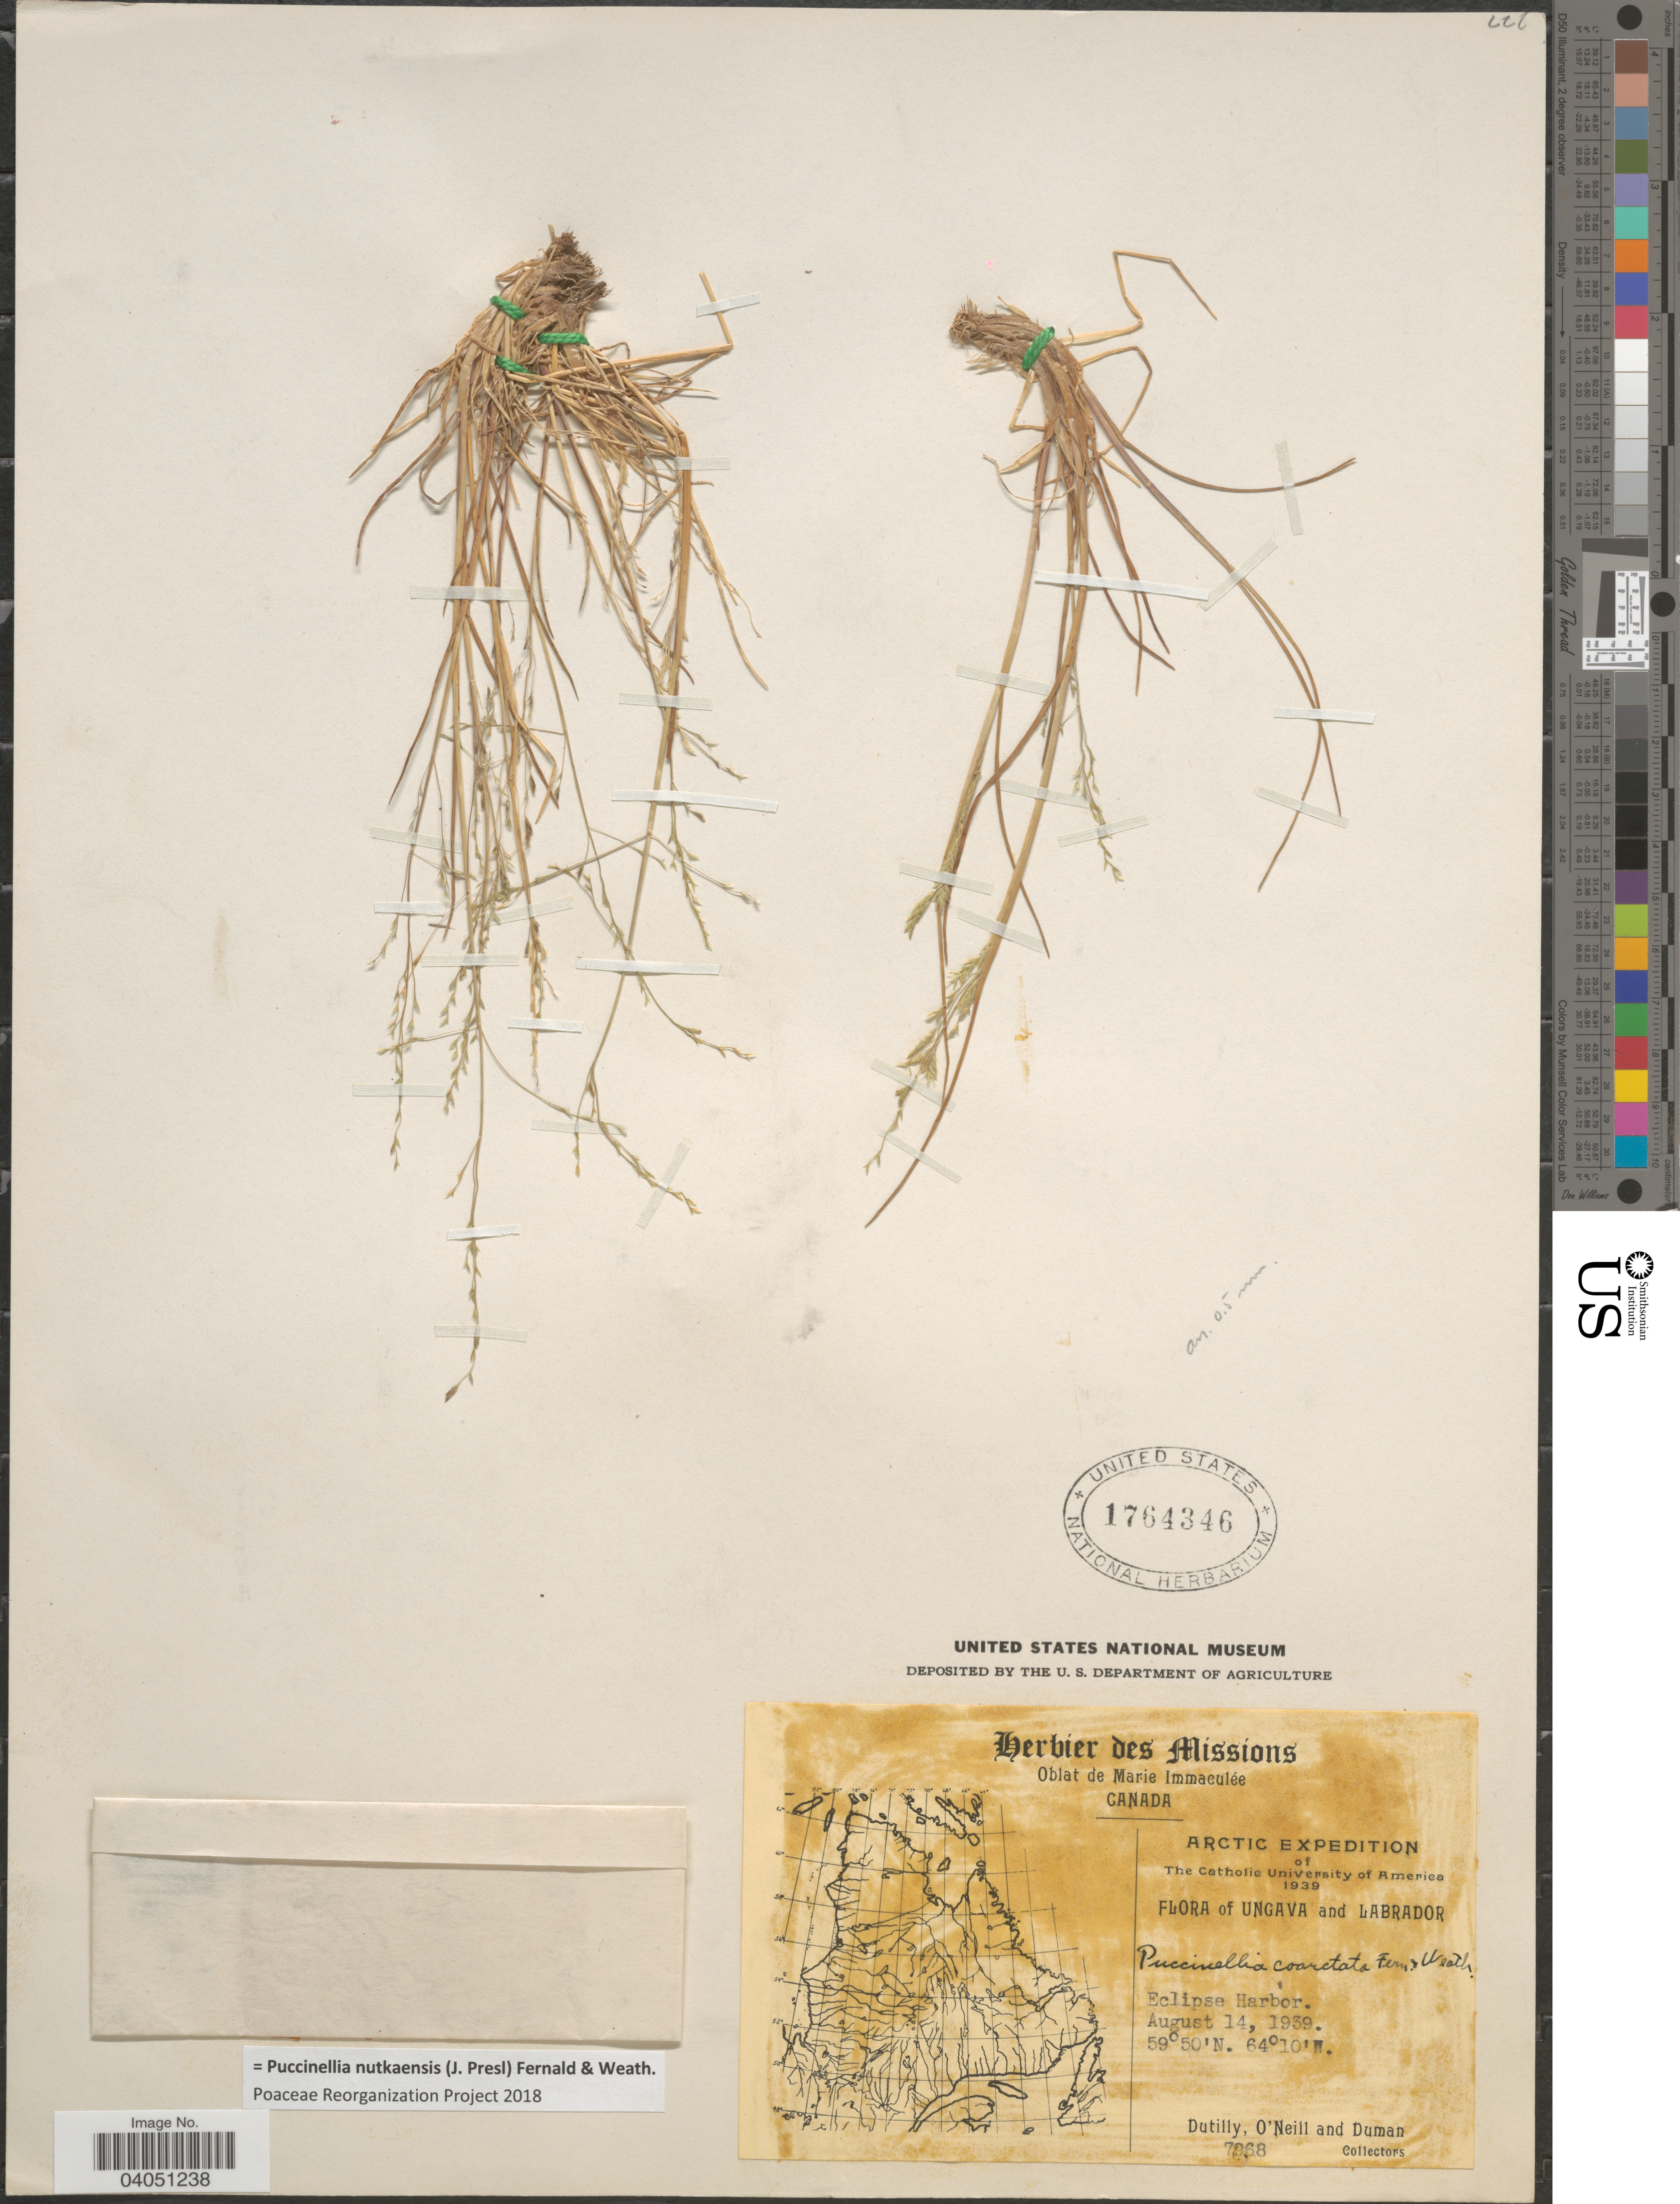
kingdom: Plantae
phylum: Tracheophyta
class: Liliopsida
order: Poales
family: Poaceae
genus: Puccinellia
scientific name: Puccinellia nutkaensis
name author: (J. Presl) Fernald & Weath.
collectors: -. Dutilly, O' Neill & -. Duman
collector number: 7968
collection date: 1939-08-14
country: Canada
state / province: Newfoundland and Labrador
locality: Ungava and Labrador. Eclipse Harbor.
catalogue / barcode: US 1764346